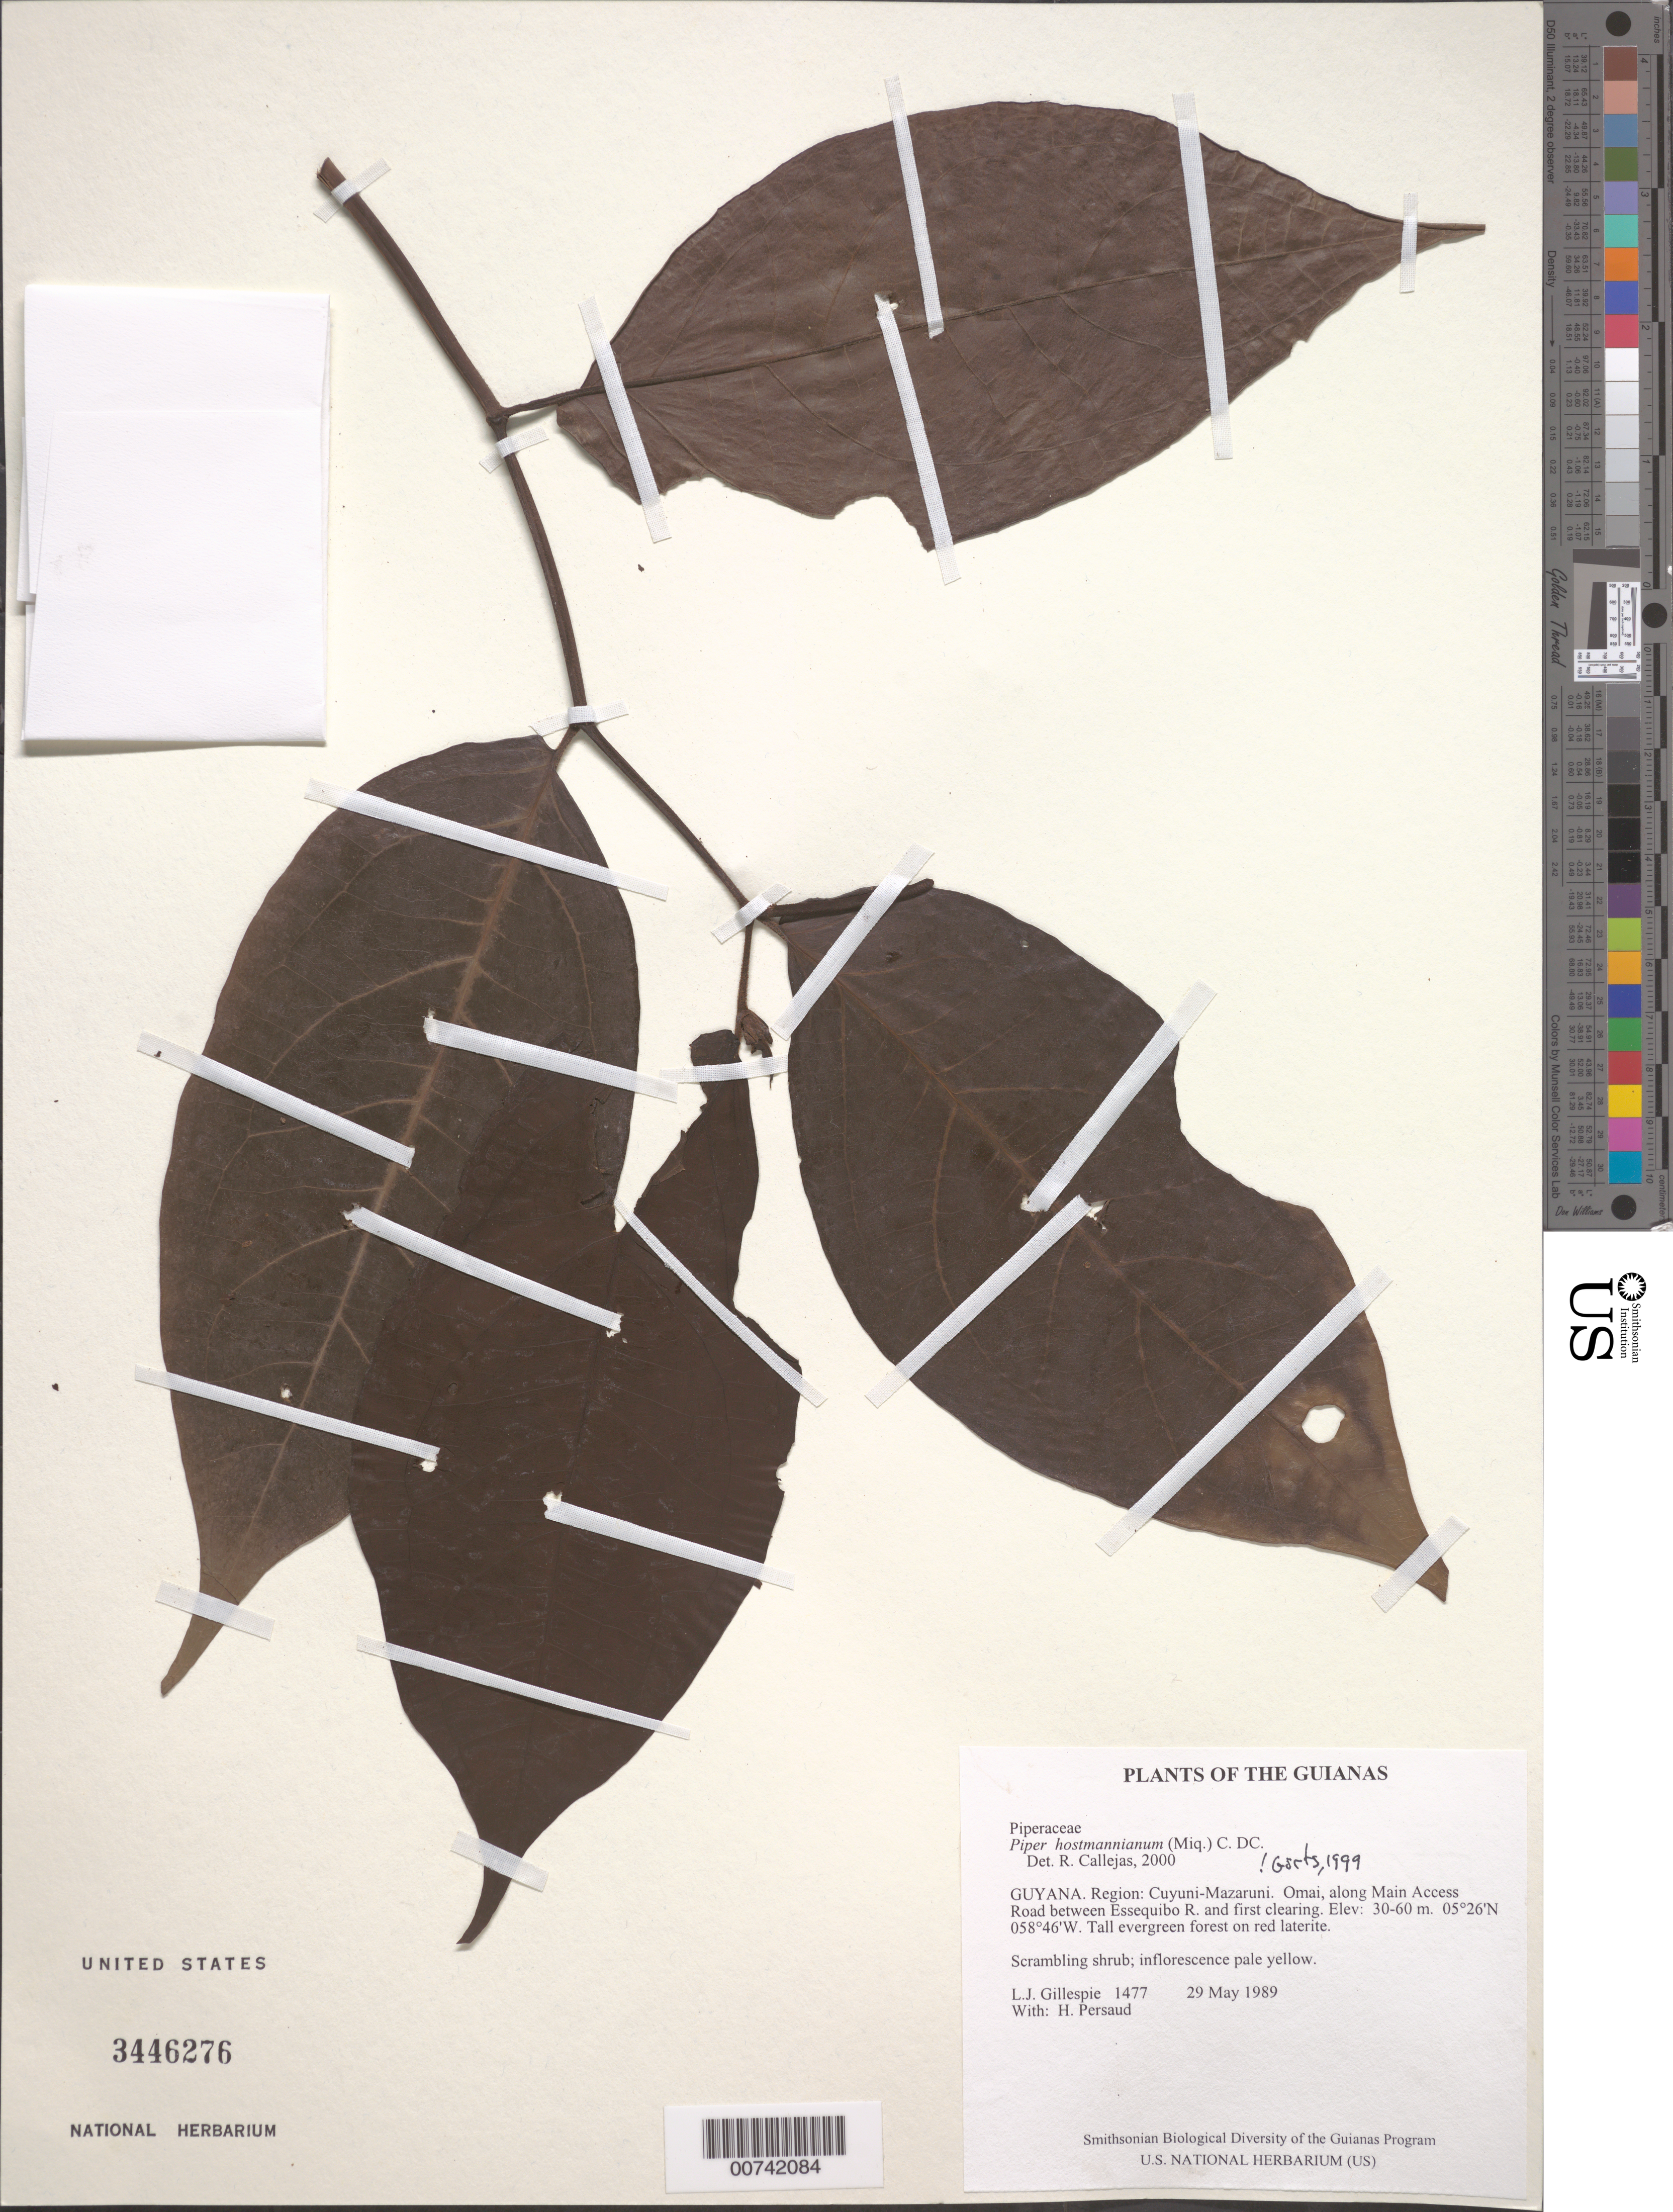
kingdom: Plantae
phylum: Tracheophyta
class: Magnoliopsida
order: Piperales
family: Piperaceae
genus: Piper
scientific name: Piper hostmannianum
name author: (Miq.) C. DC.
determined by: Görts-van Rijn, A. R. A.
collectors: L. J. Gillespie & H. Persaud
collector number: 1477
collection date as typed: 29 May 1989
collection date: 1989-05-29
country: Guyana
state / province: Cuyuni-Mazaruni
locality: Omai, along Main Access Road between Essequibo R. and first clearing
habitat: Tall evergreen forest on red laterite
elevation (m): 30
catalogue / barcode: US 3446276